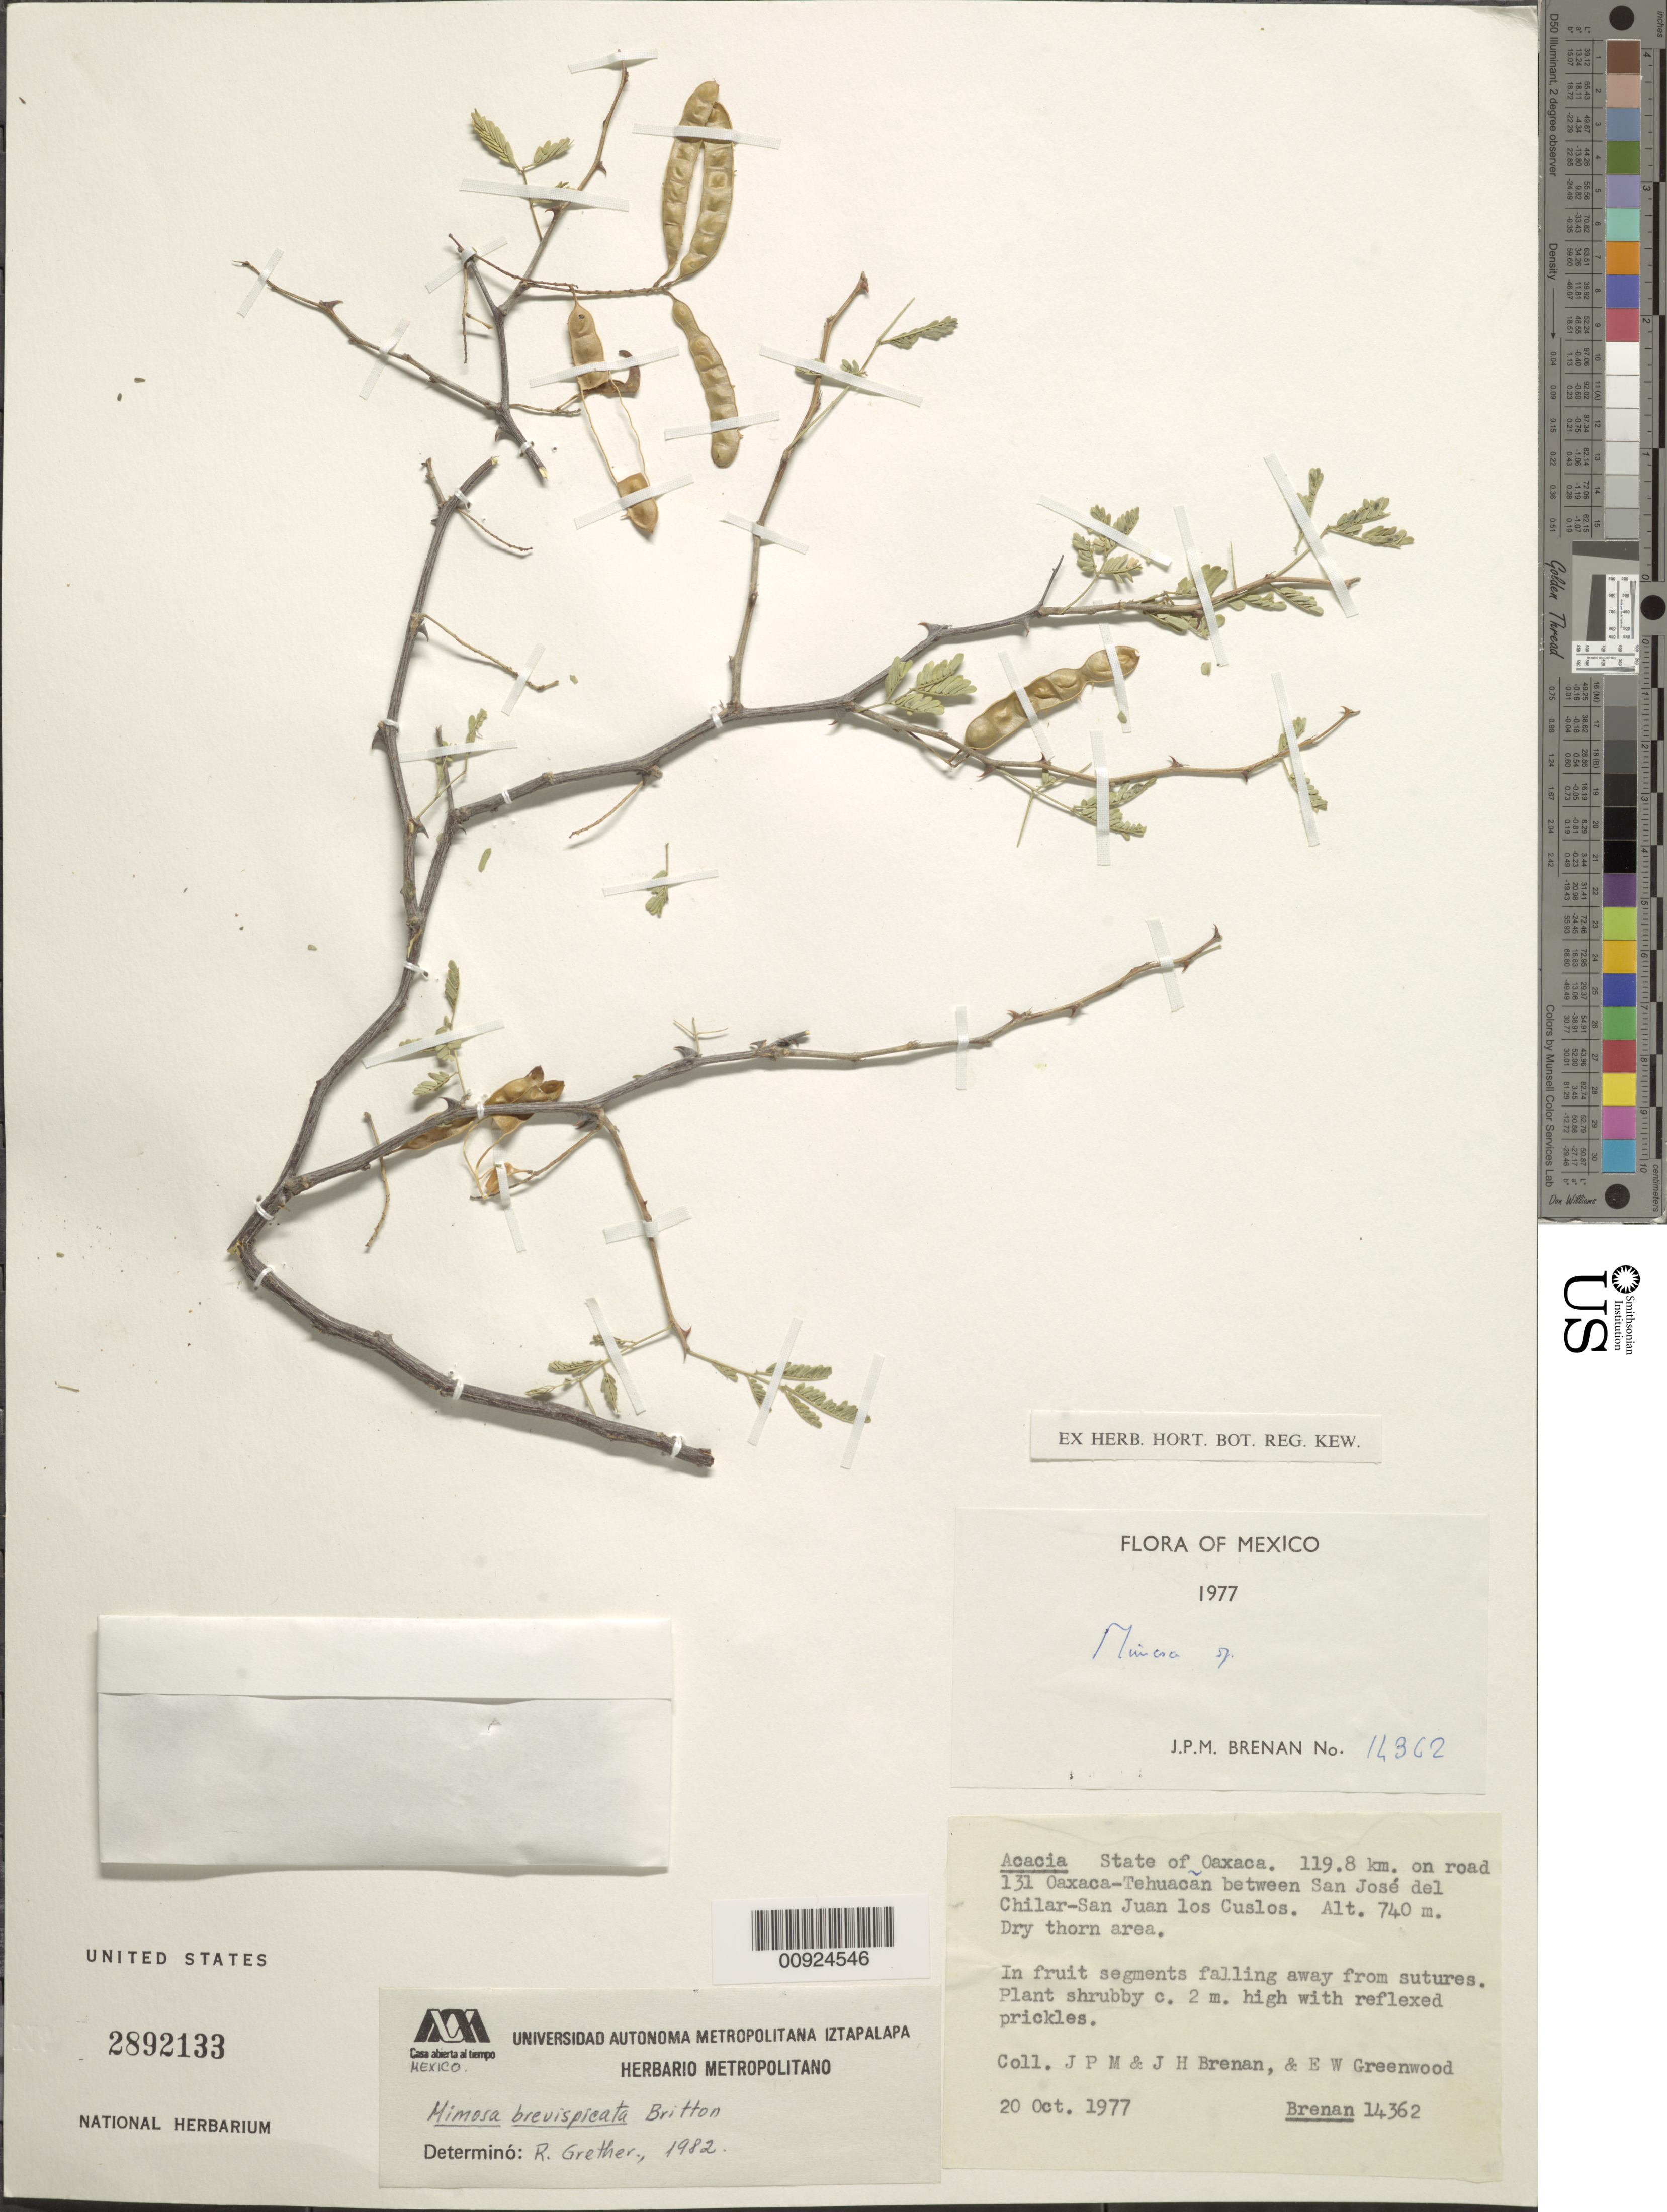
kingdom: Plantae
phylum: Tracheophyta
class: Magnoliopsida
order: Fabales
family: Fabaceae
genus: Mimosa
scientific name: Mimosa brevispicata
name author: Britton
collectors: J. Brenan, J. H. Brenan & E. Greenwood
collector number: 14362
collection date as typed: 20 Oct 1977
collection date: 1977-10-20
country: Mexico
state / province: Oaxaca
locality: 119.8 km. on road 131 Oaxaca - Tehuacan between San José del Chilar - San Juan los Cuslos.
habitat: Dry thorn area.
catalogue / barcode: US 2892133